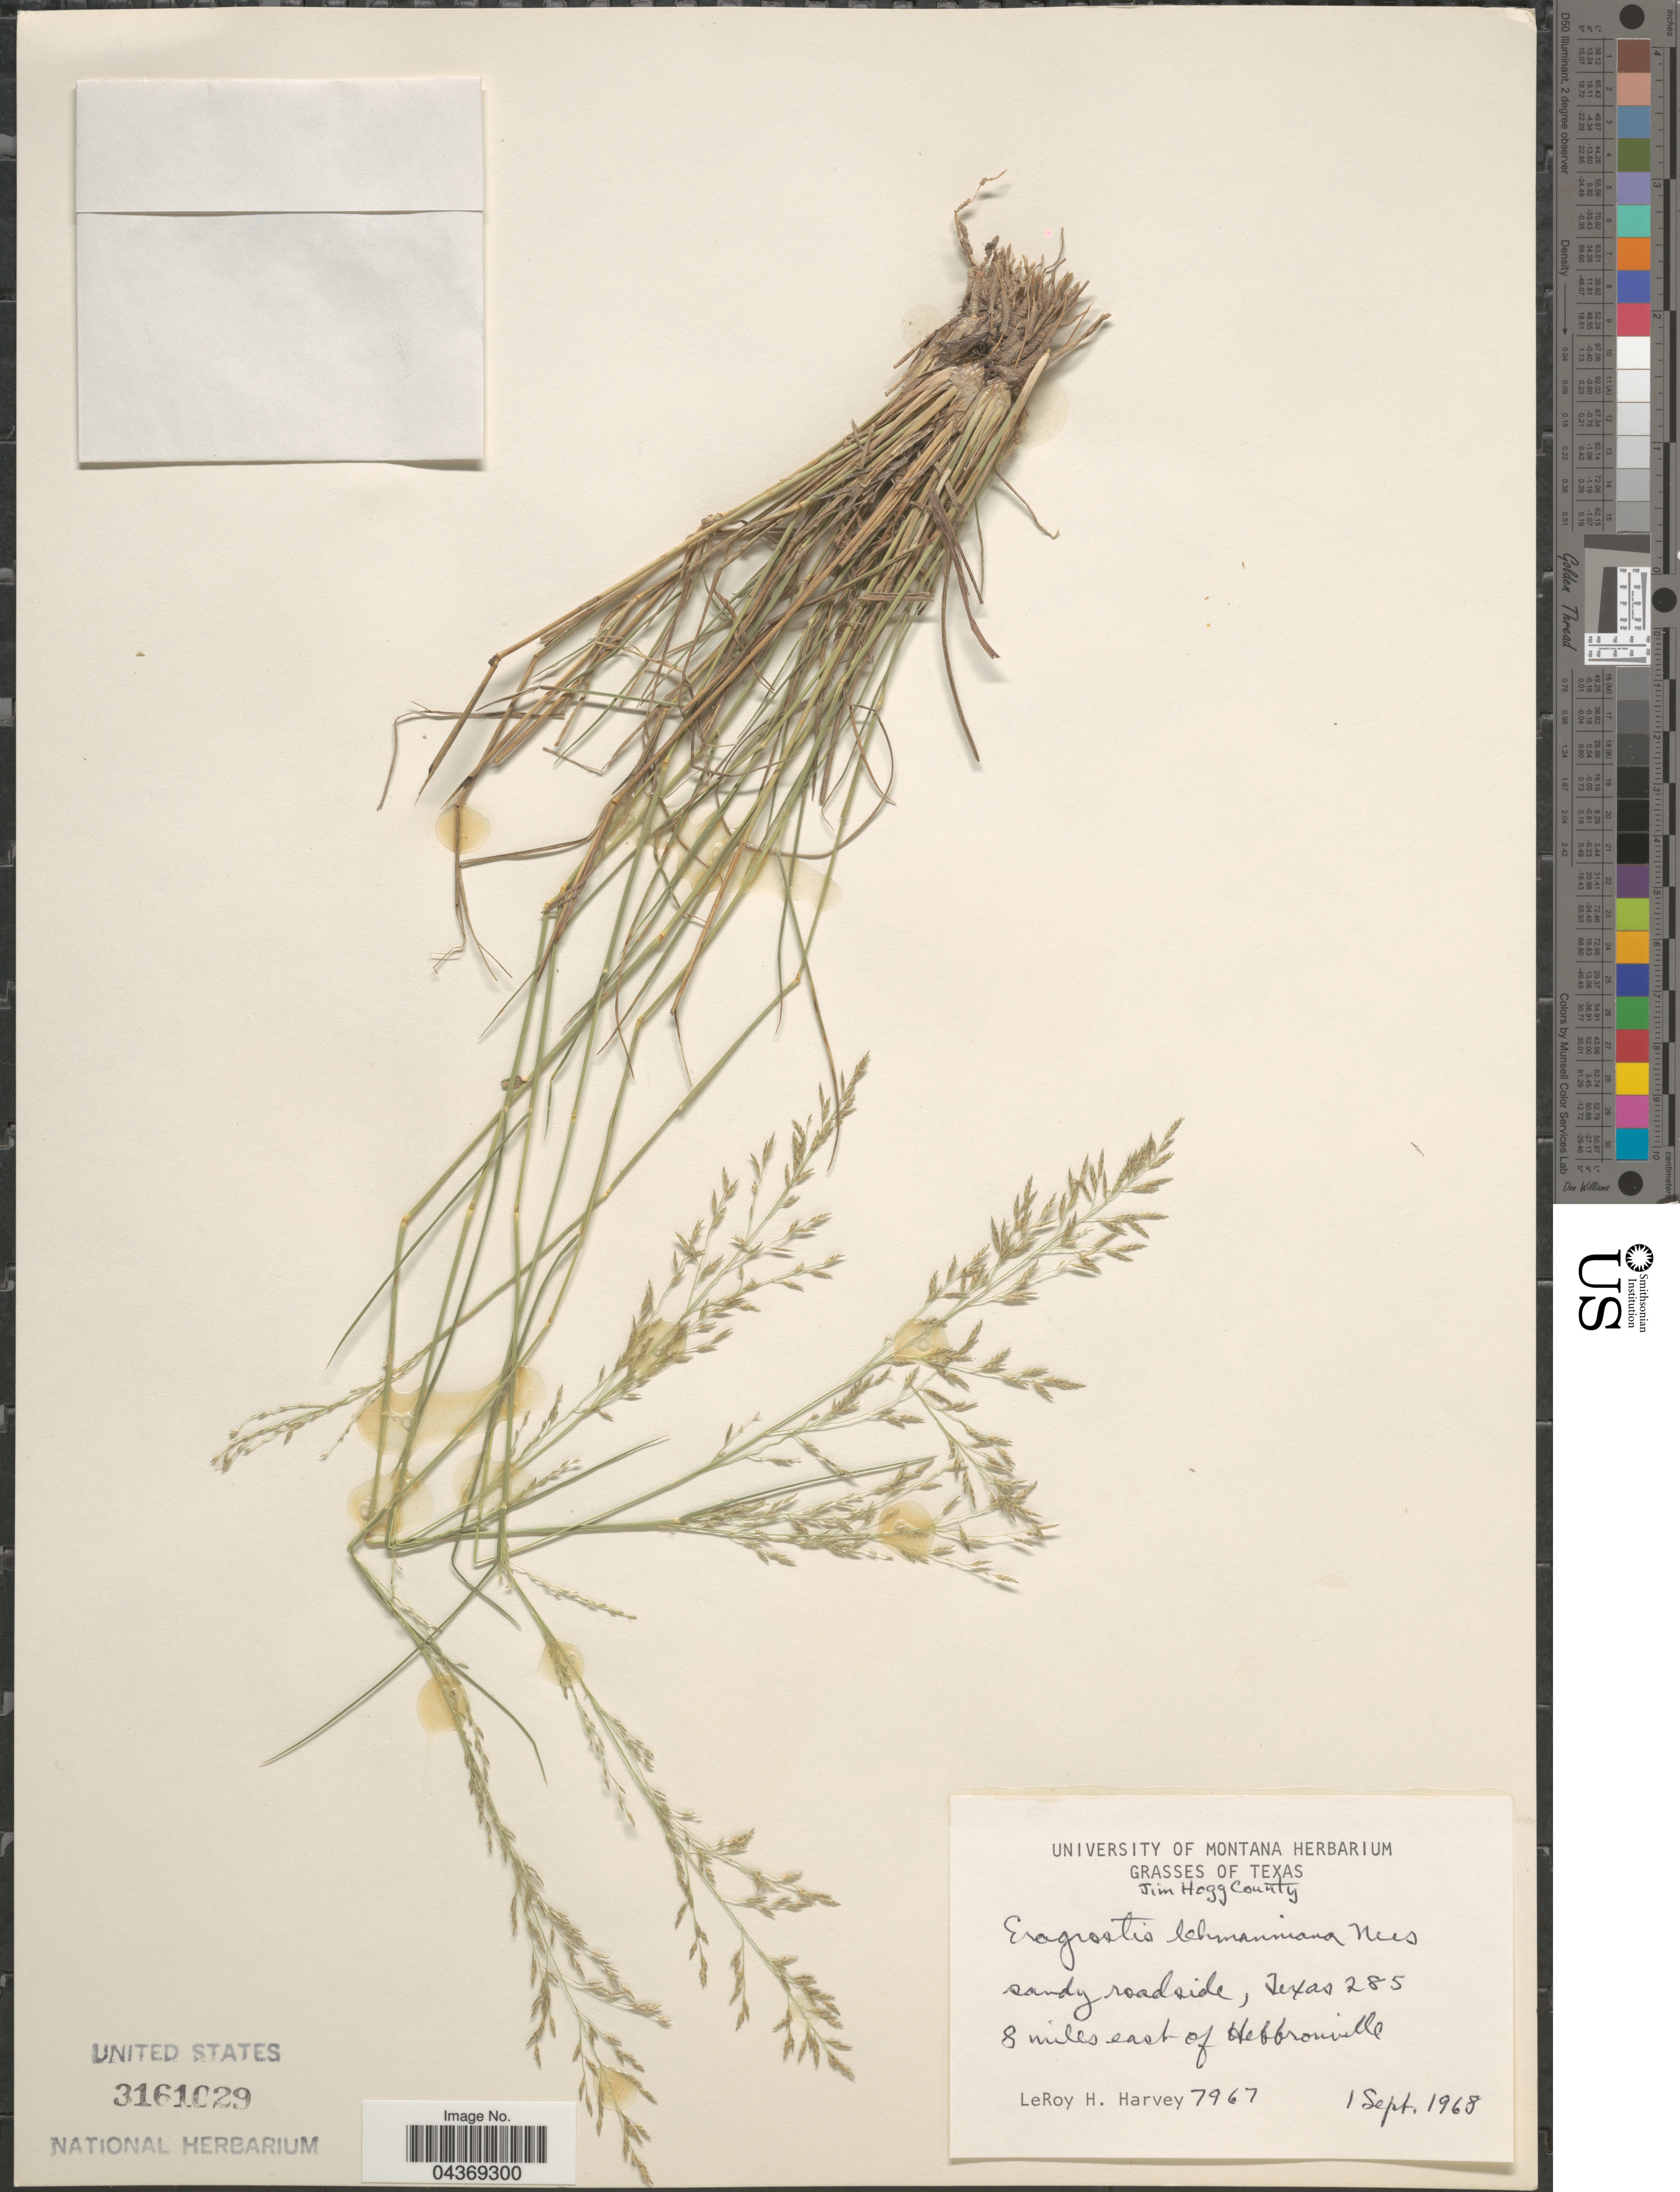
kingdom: Plantae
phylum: Tracheophyta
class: Liliopsida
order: Poales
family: Poaceae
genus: Eragrostis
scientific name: Eragrostis lehmanniana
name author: Nees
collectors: L. H. Harvey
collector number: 7967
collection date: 1968-09-01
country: United States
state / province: Texas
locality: Jimm Hogg County. Sandy roadside, Texas 285. 8 miles east of Hebbronville.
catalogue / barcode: US 3161029